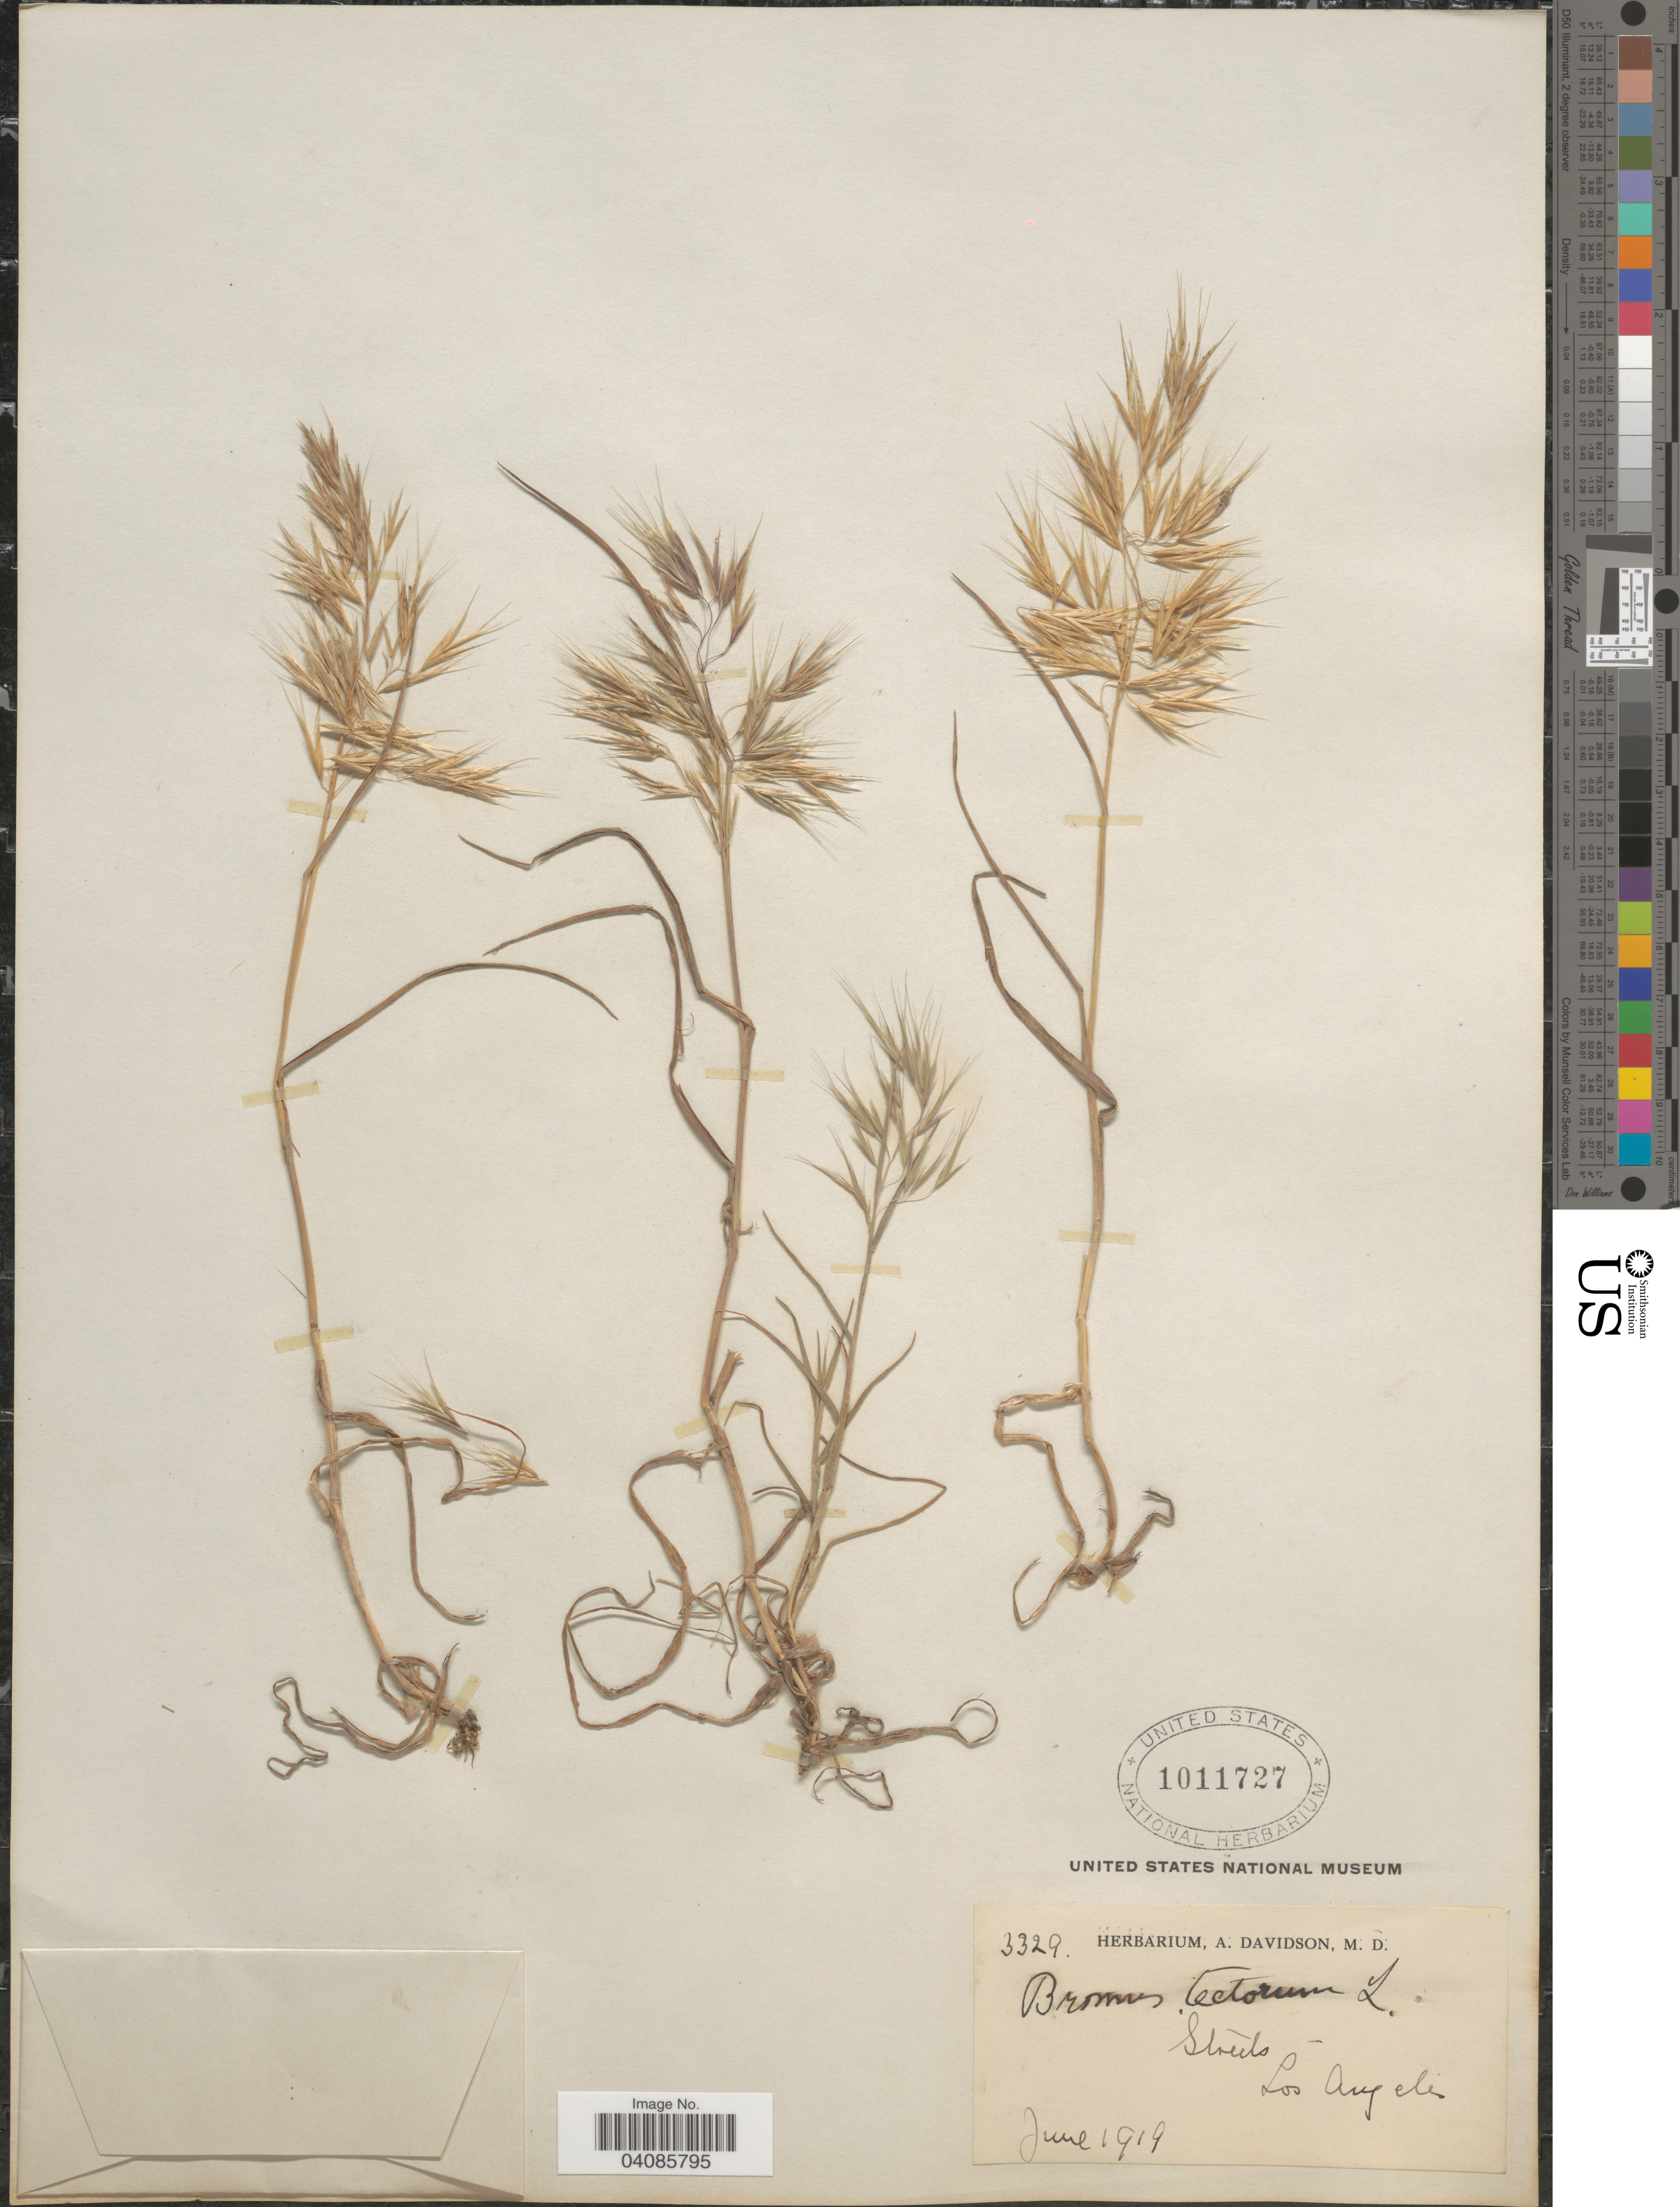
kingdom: Plantae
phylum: Tracheophyta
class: Liliopsida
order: Poales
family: Poaceae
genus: Bromus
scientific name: Bromus tectorum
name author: L.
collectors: ex herb. A. Davidson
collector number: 3329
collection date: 1919-06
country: United States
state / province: California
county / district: Los Angeles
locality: Streets, Los Angeles.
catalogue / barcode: US 1011727